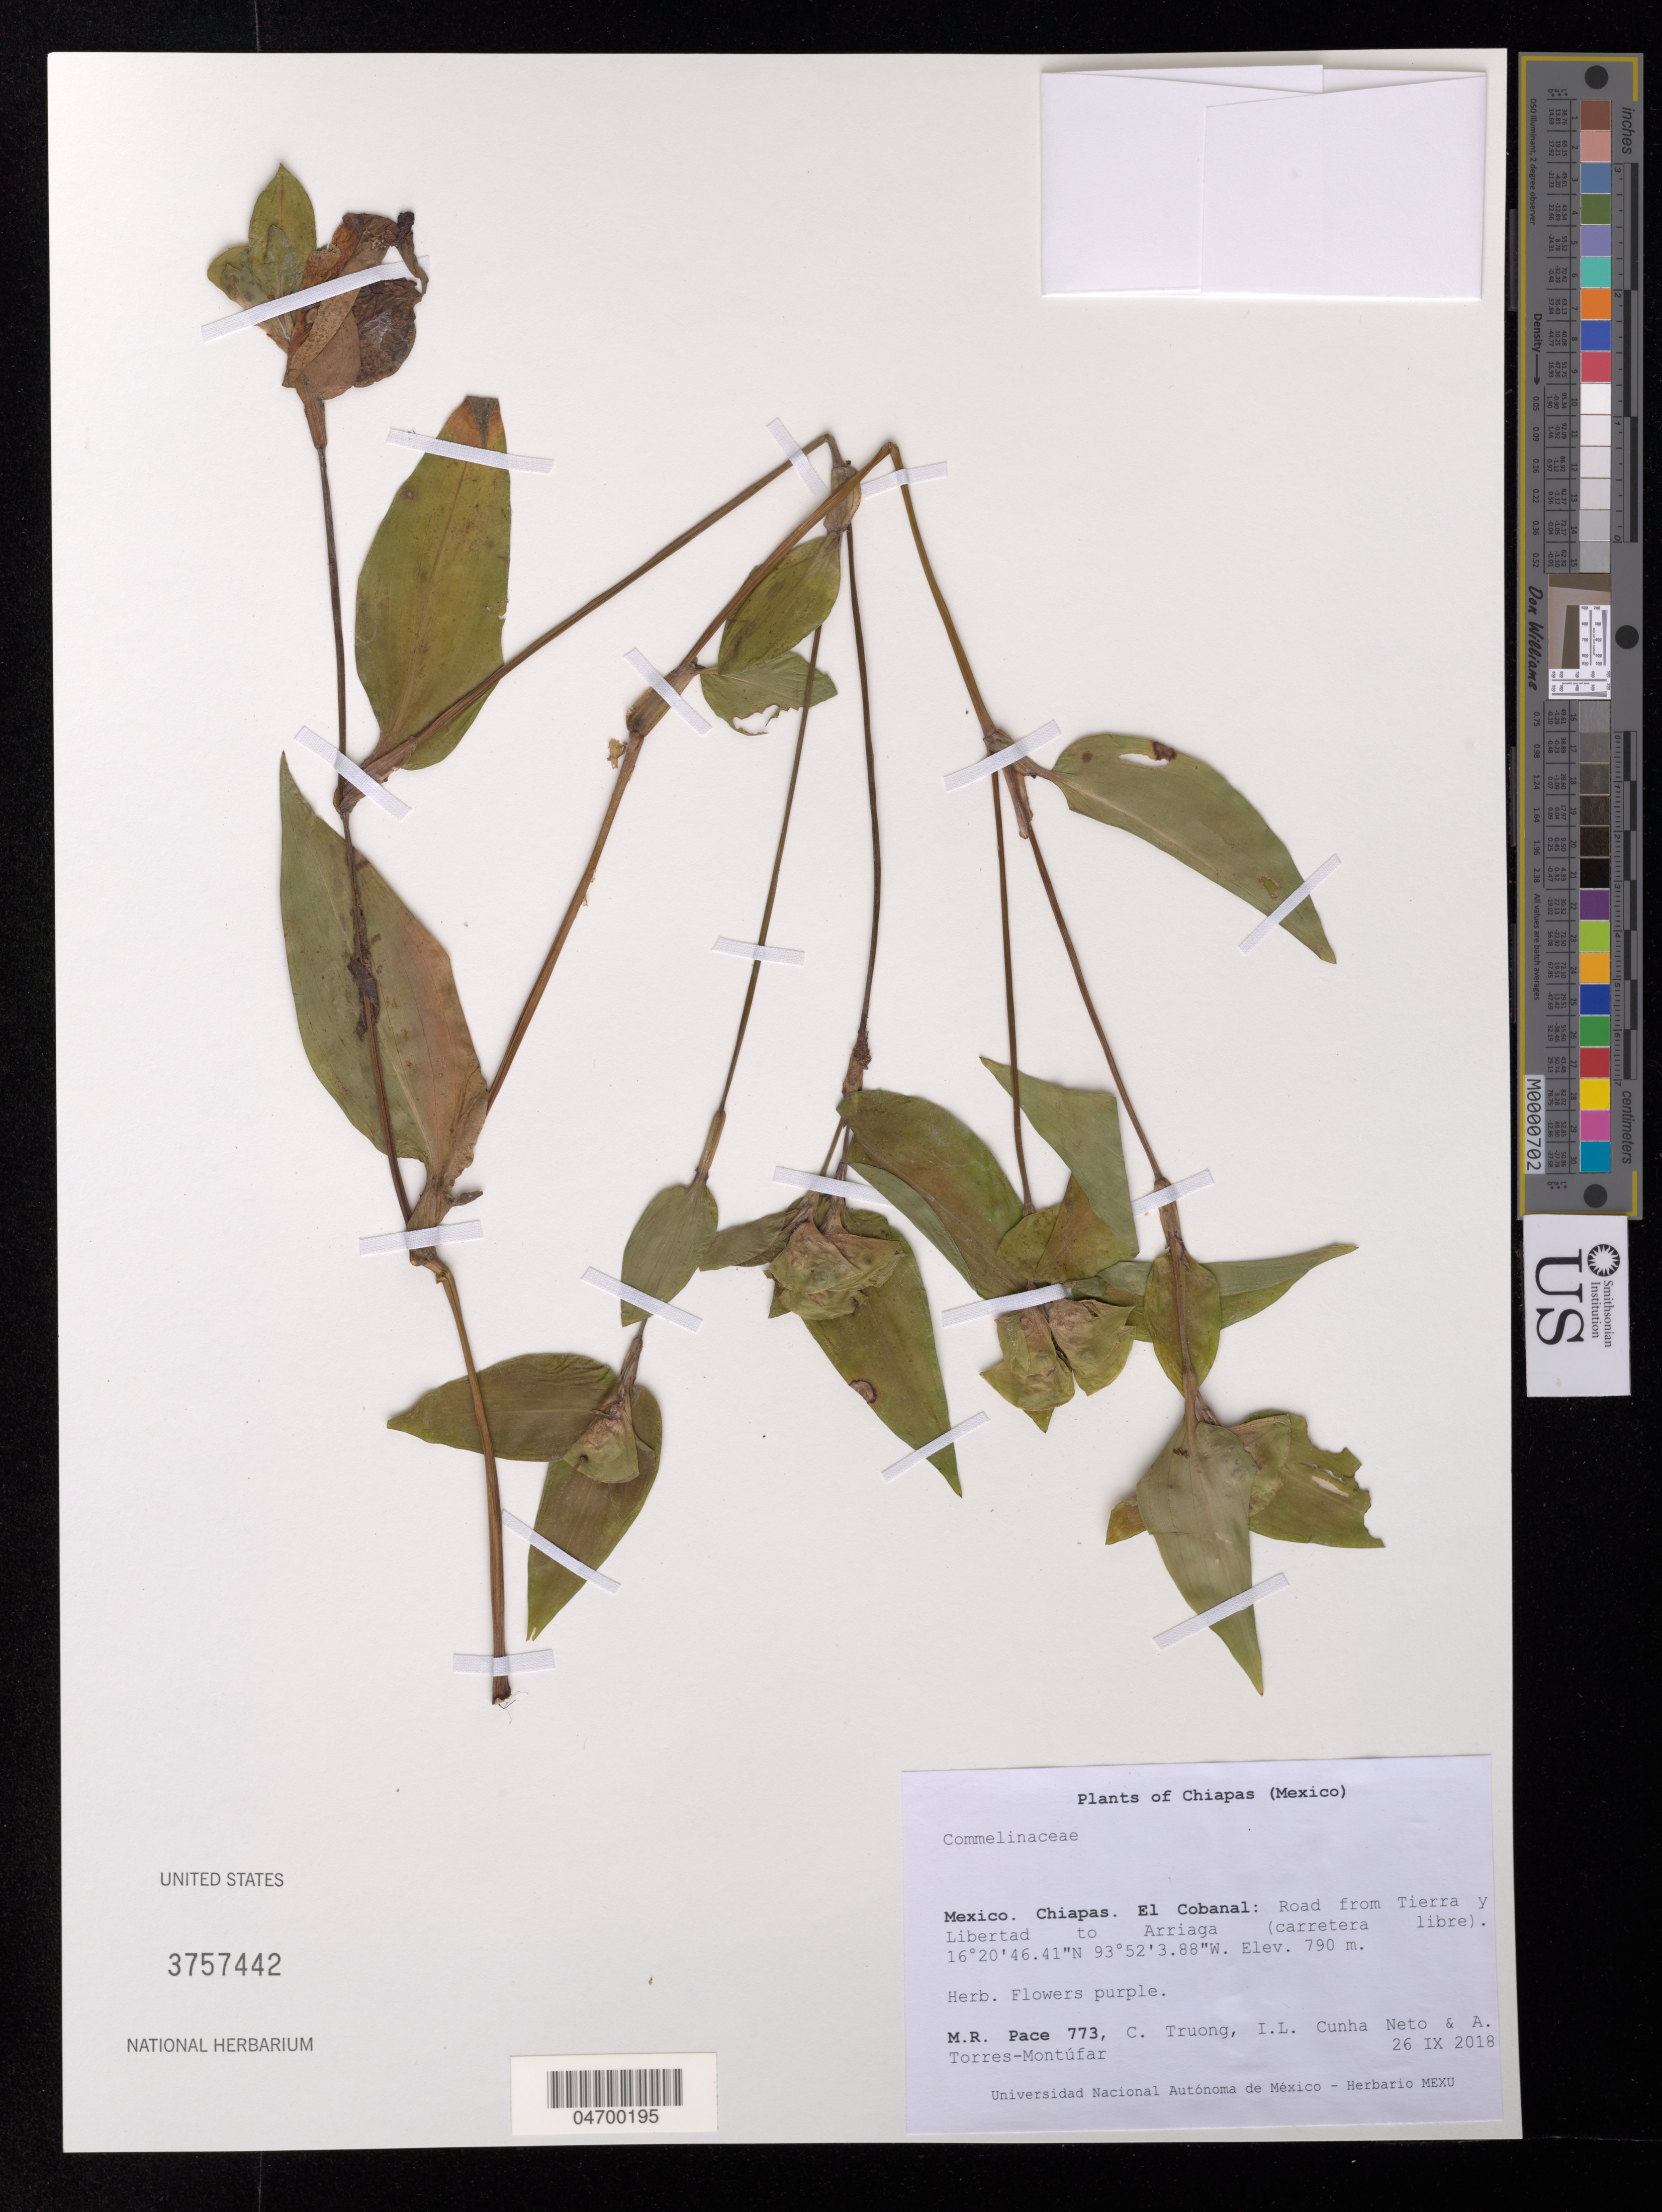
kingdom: Plantae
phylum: Tracheophyta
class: Liliopsida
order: Commelinales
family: Commelinaceae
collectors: M. R. Pace, C. Truong, I. L. Cunha Neto & A. Torres-Montúfar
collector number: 773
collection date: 2018-09-26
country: Mexico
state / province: Chiapas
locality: El Cobanal: Road from Tierra y Libertad to Arriaga (carretera libre).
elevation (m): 790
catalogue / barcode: US 3757442